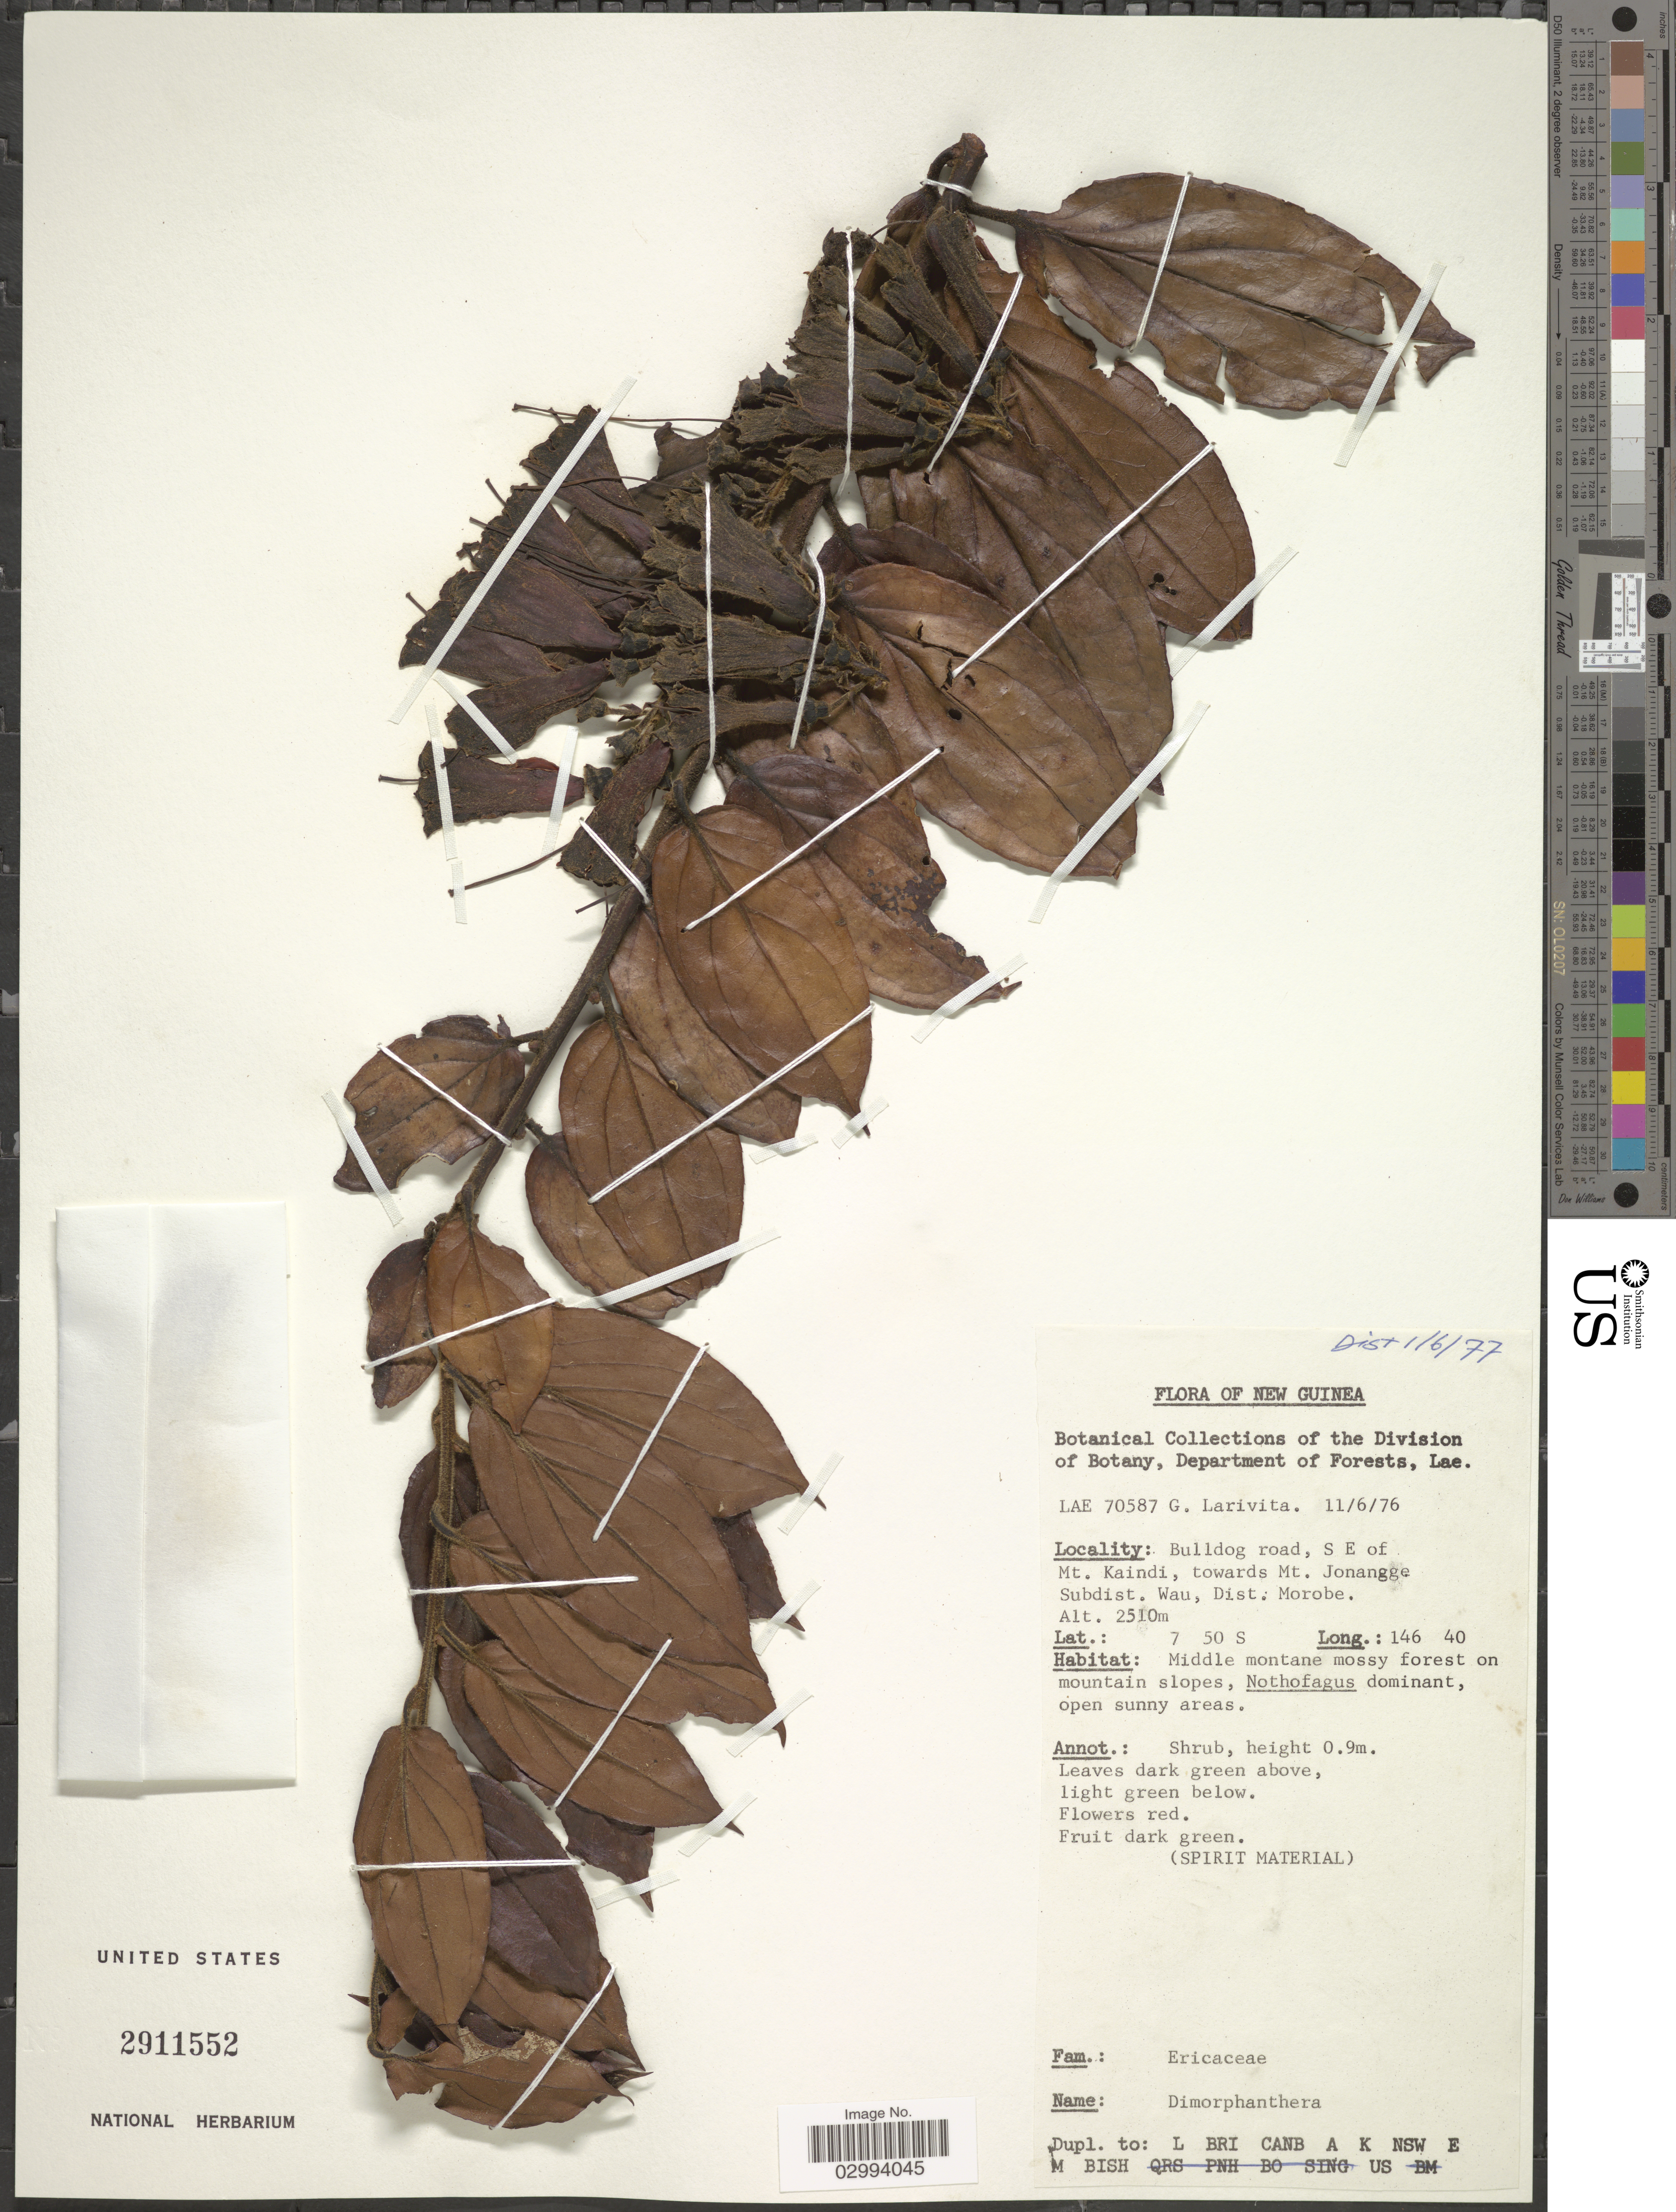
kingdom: Plantae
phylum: Tracheophyta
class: Magnoliopsida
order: Ericales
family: Ericaceae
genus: Dimorphanthera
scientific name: Dimorphanthera sp.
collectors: G. Larivita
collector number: LAE70587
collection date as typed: Transcribed d/m/y: 11/6/76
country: Papua New Guinea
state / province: Morobe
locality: New Guinea. Bulldog road, S E of Mt Kaindi, towards Mt. Jonangge Subdist. Wau, Dist. Morobe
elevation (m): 2510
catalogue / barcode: US 2911552